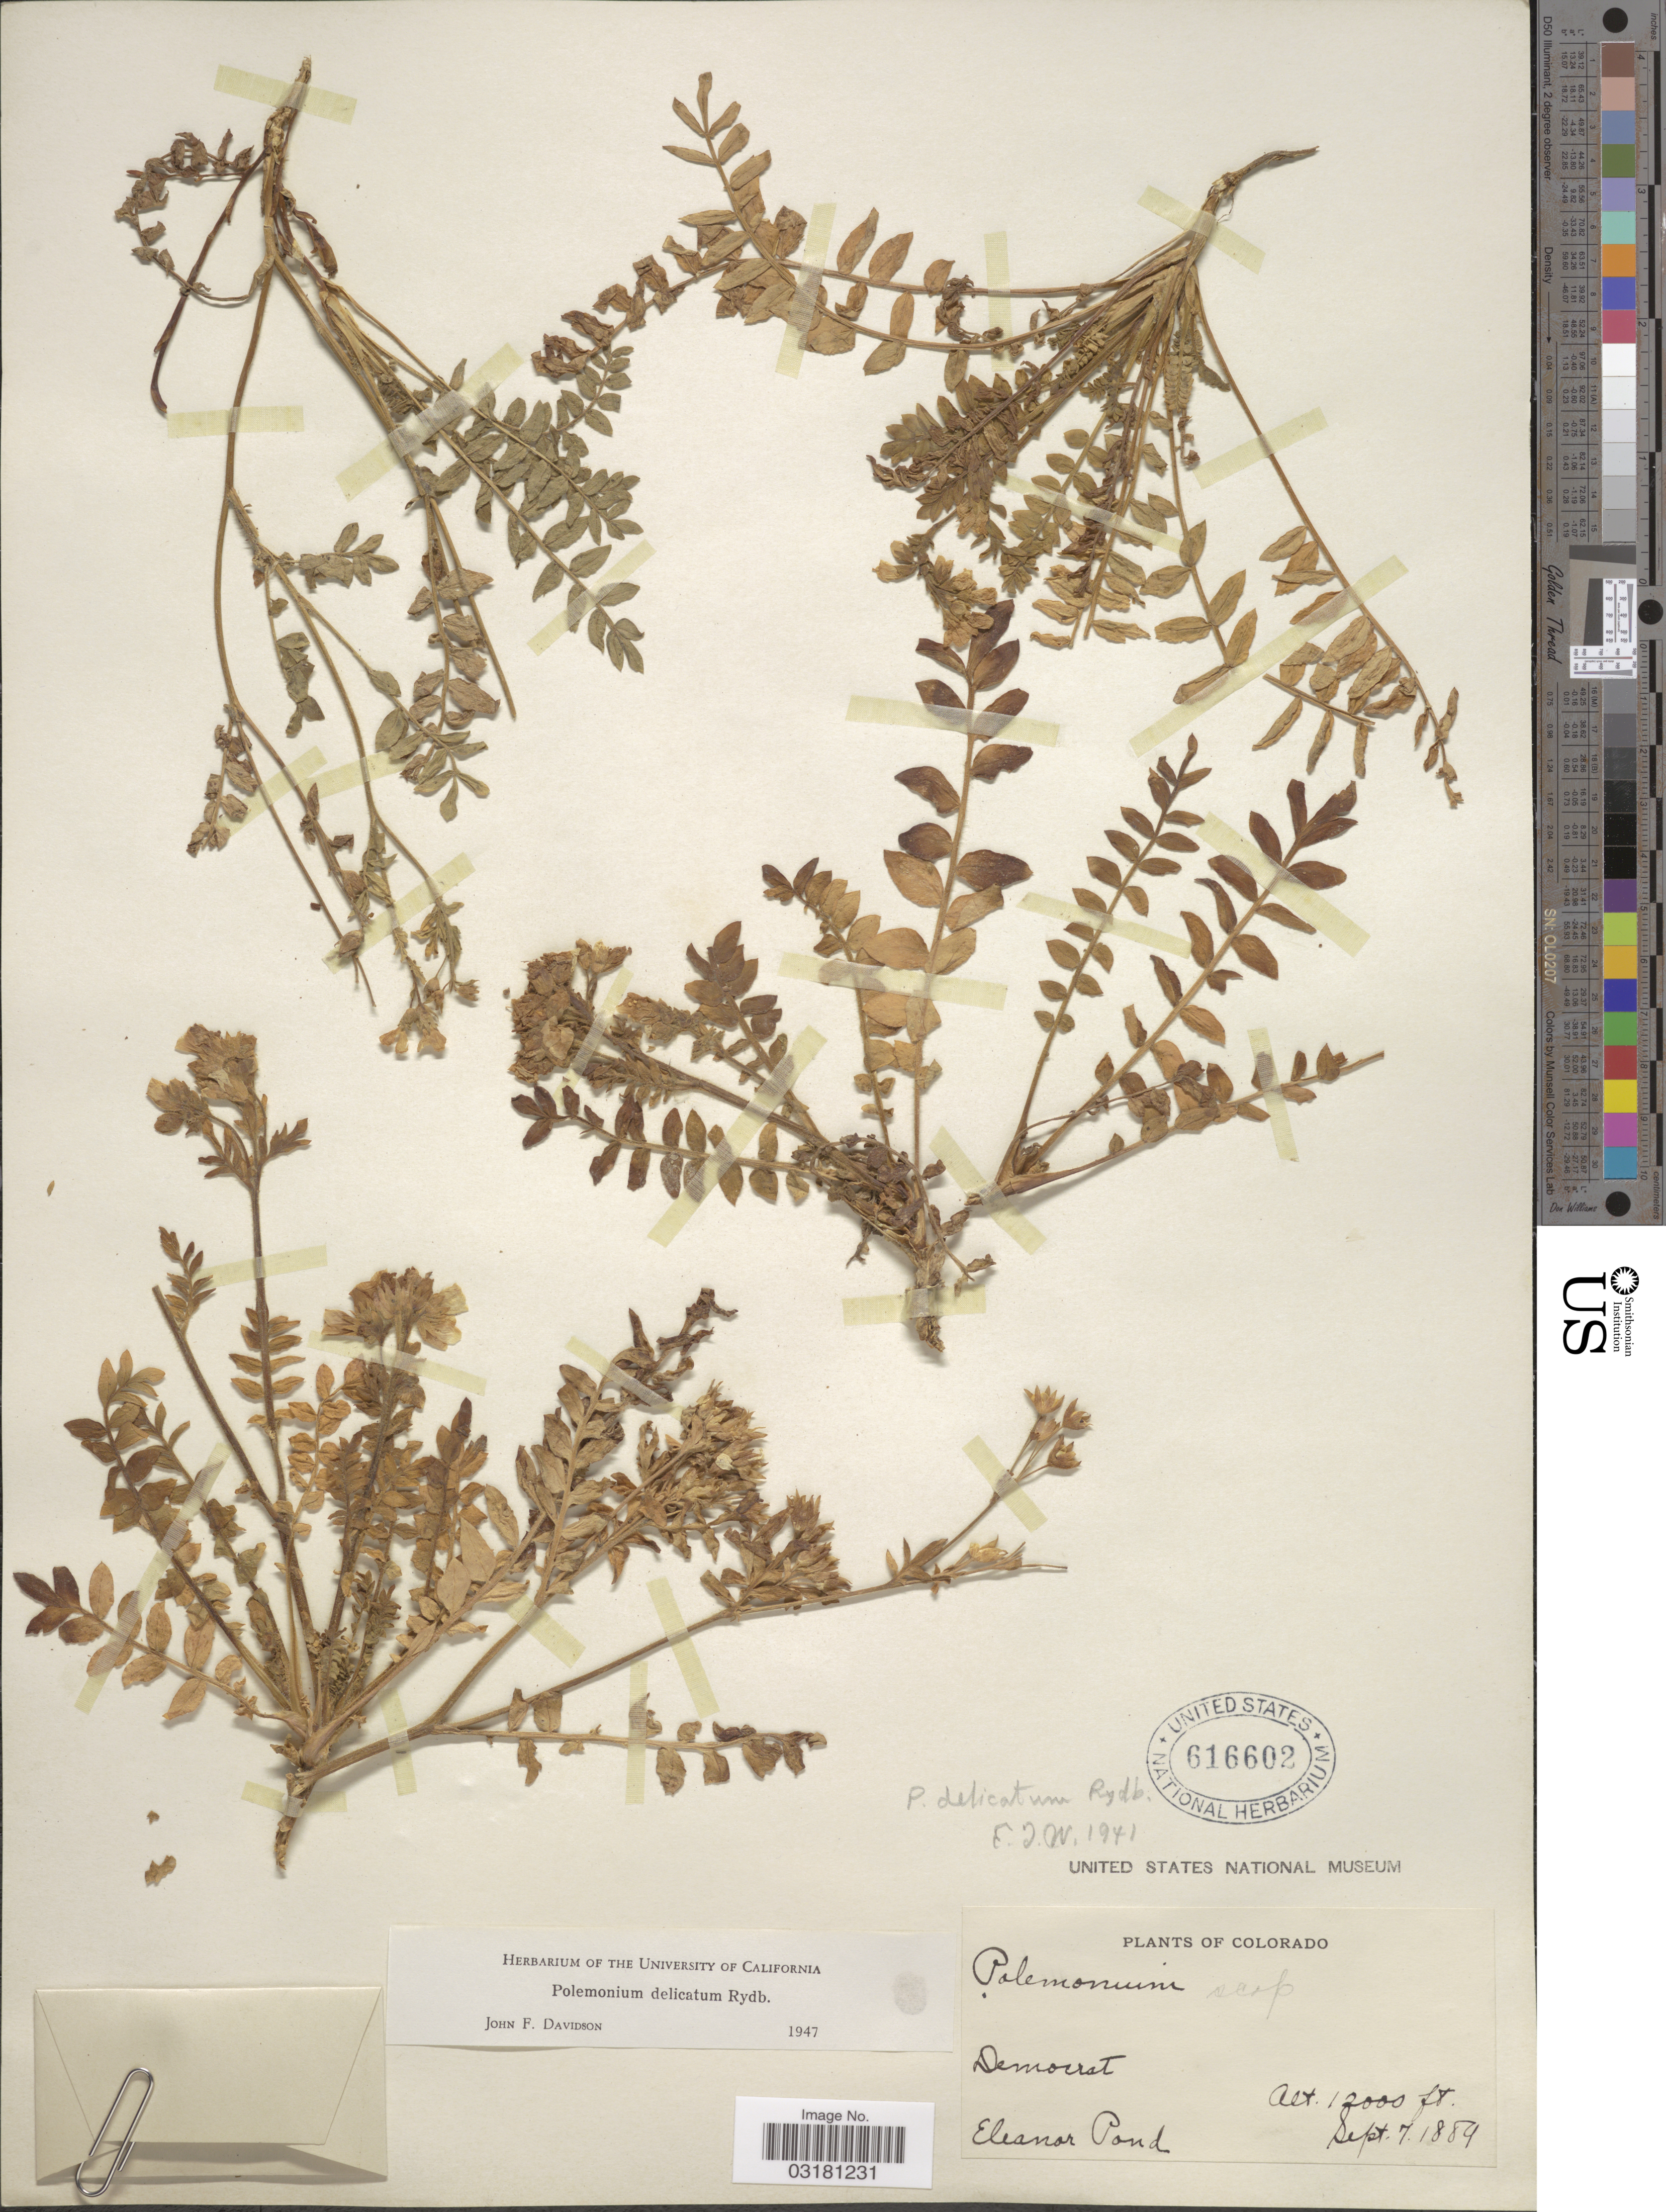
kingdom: Plantae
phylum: Tracheophyta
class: Magnoliopsida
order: Ericales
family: Polemoniaceae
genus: Polemonium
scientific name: Polemonium delicatum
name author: Rydb.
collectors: E. Pond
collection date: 1889-09-07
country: United States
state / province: Colorado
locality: Democrat.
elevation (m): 3658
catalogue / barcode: US 616602